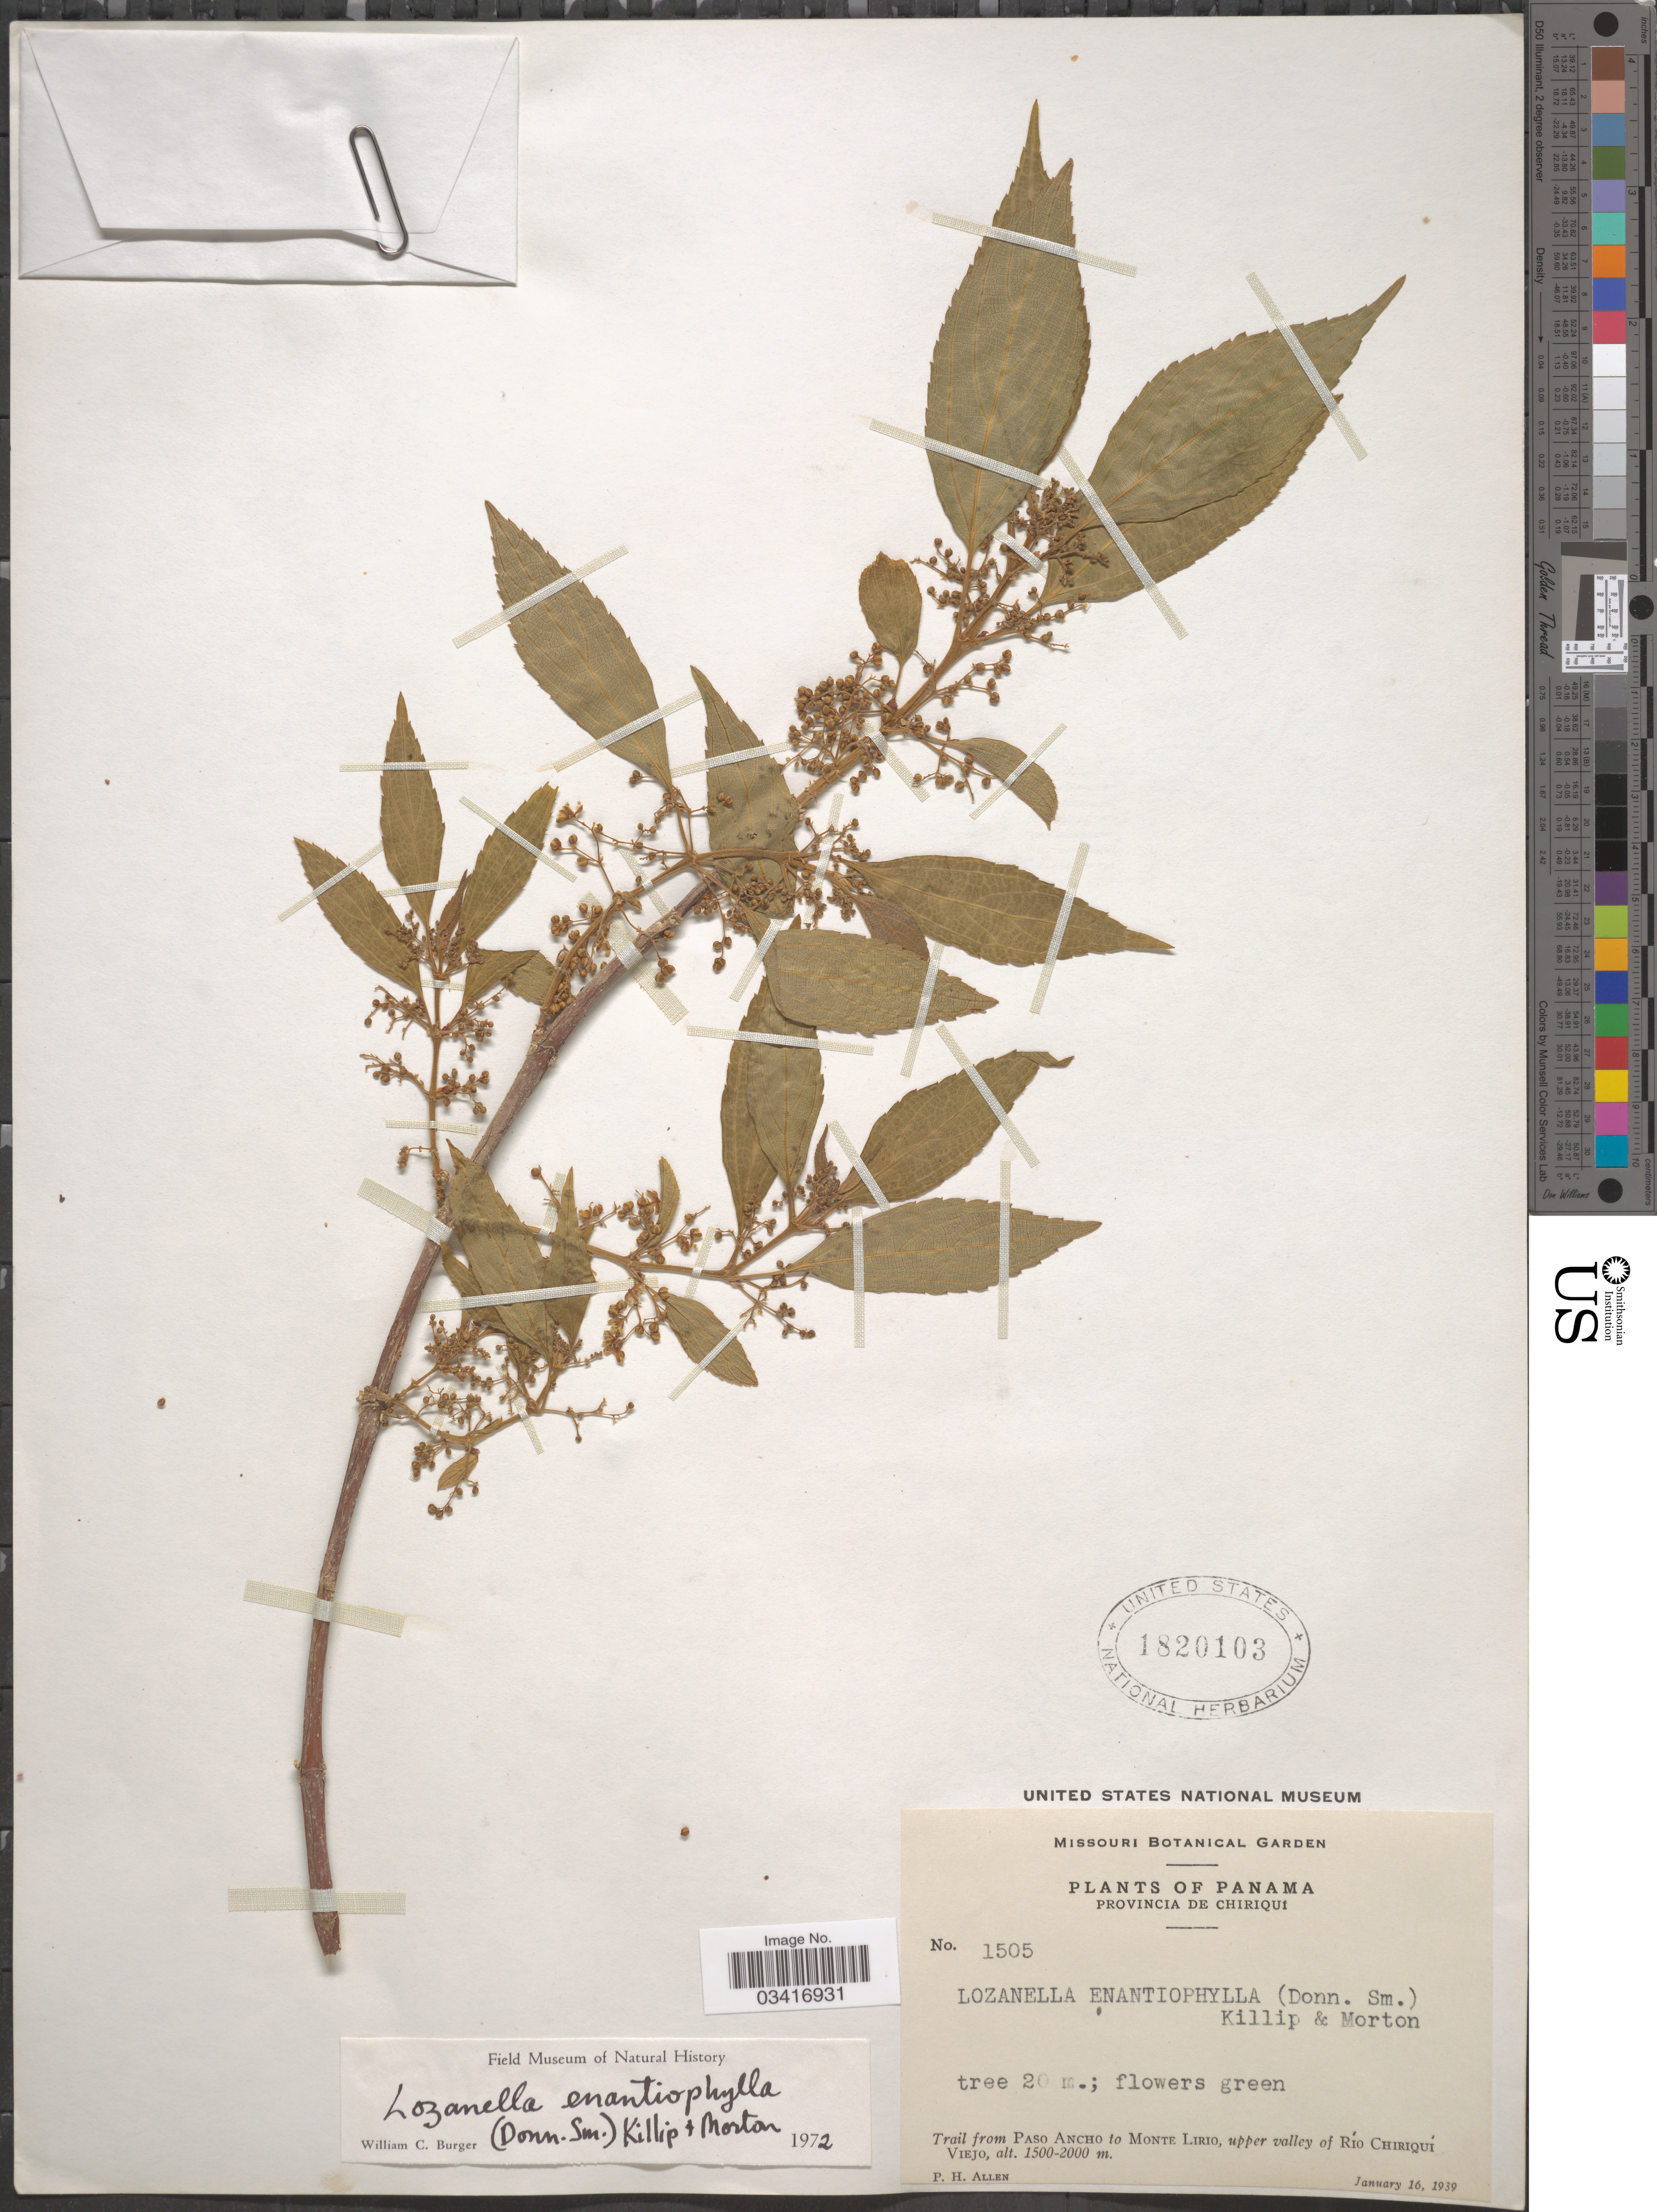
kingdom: Plantae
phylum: Tracheophyta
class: Magnoliopsida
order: Rosales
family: Cannabaceae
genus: Lozanella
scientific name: Lozanella enantiophylla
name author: (Donn. Sm.) Killip & C.V. Morton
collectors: P. H. Allen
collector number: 1505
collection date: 1939-01-16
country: Panama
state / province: Chiriqui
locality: Trail from Paso Ancho to Monte Lirio, upper valley of Río Chiriquí Viejo.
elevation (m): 1500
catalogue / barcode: US 1820103